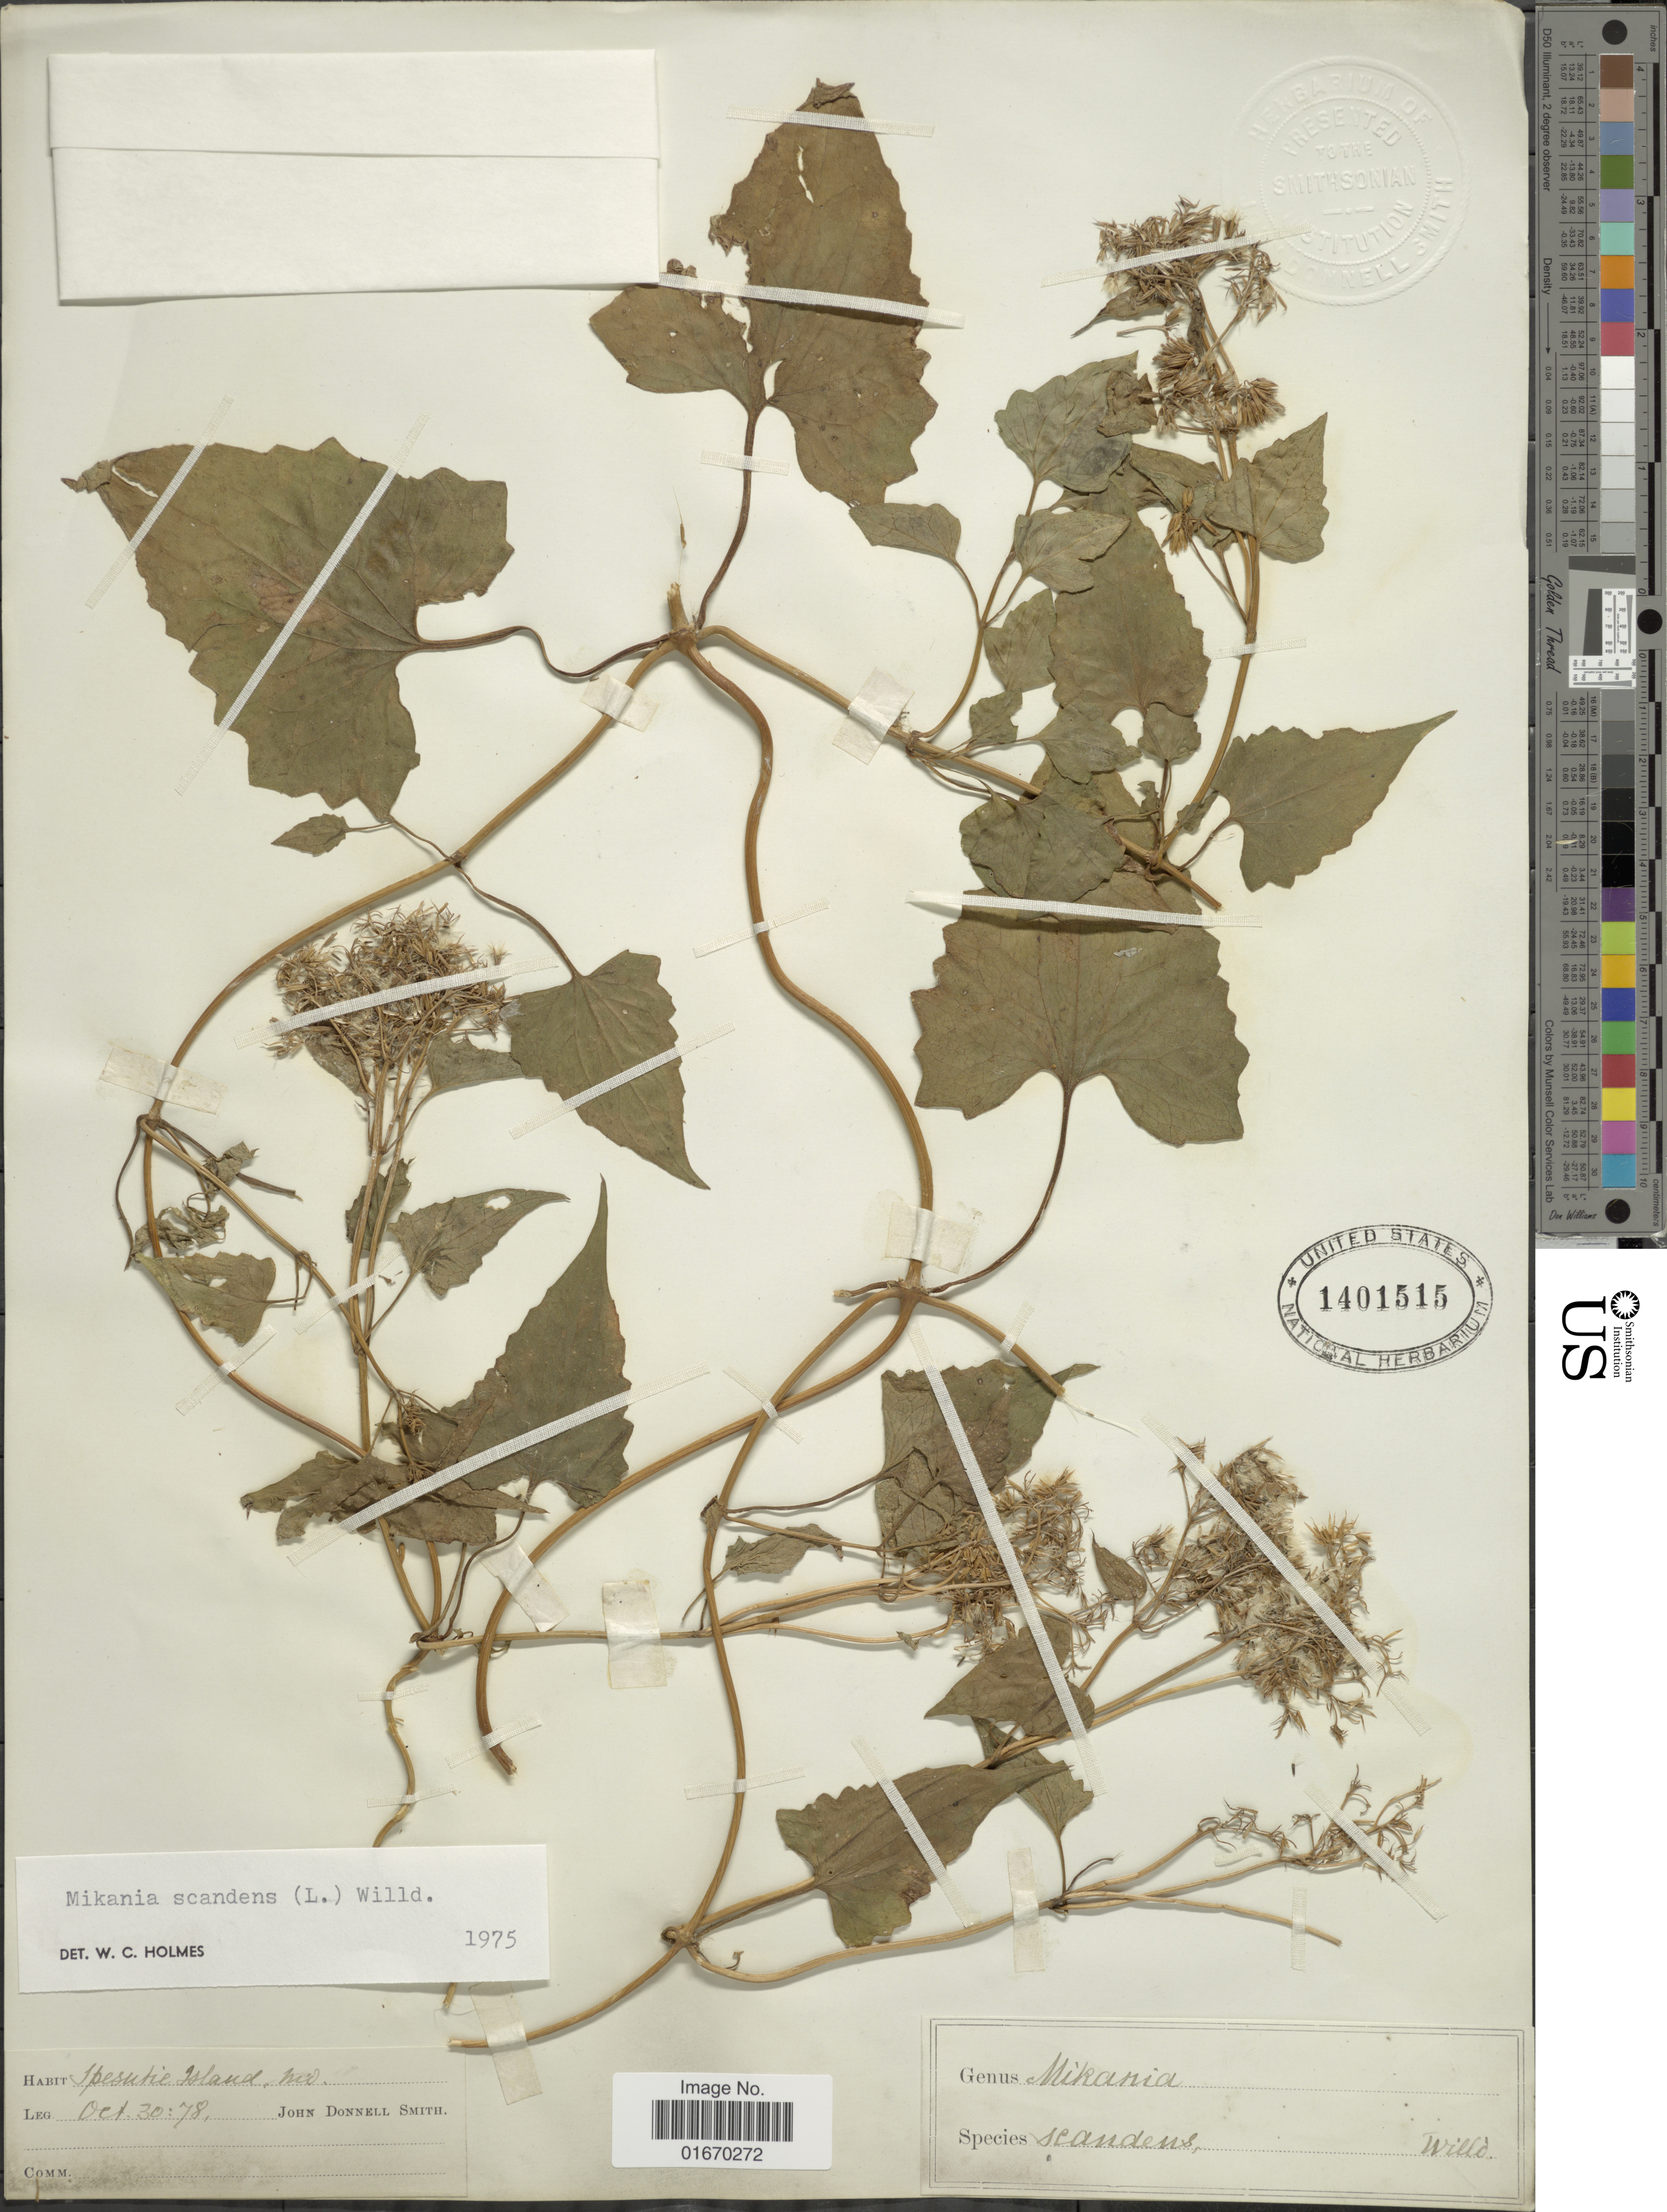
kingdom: Plantae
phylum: Tracheophyta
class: Magnoliopsida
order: Asterales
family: Asteraceae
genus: Mikania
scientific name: Mikania scandens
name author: (L.) Willd.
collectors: J. Donnell Smith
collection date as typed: Transcribed d/m/y: 30/10/78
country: United States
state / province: Maryland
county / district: Harford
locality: Spesutie Island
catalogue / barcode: US 1401515